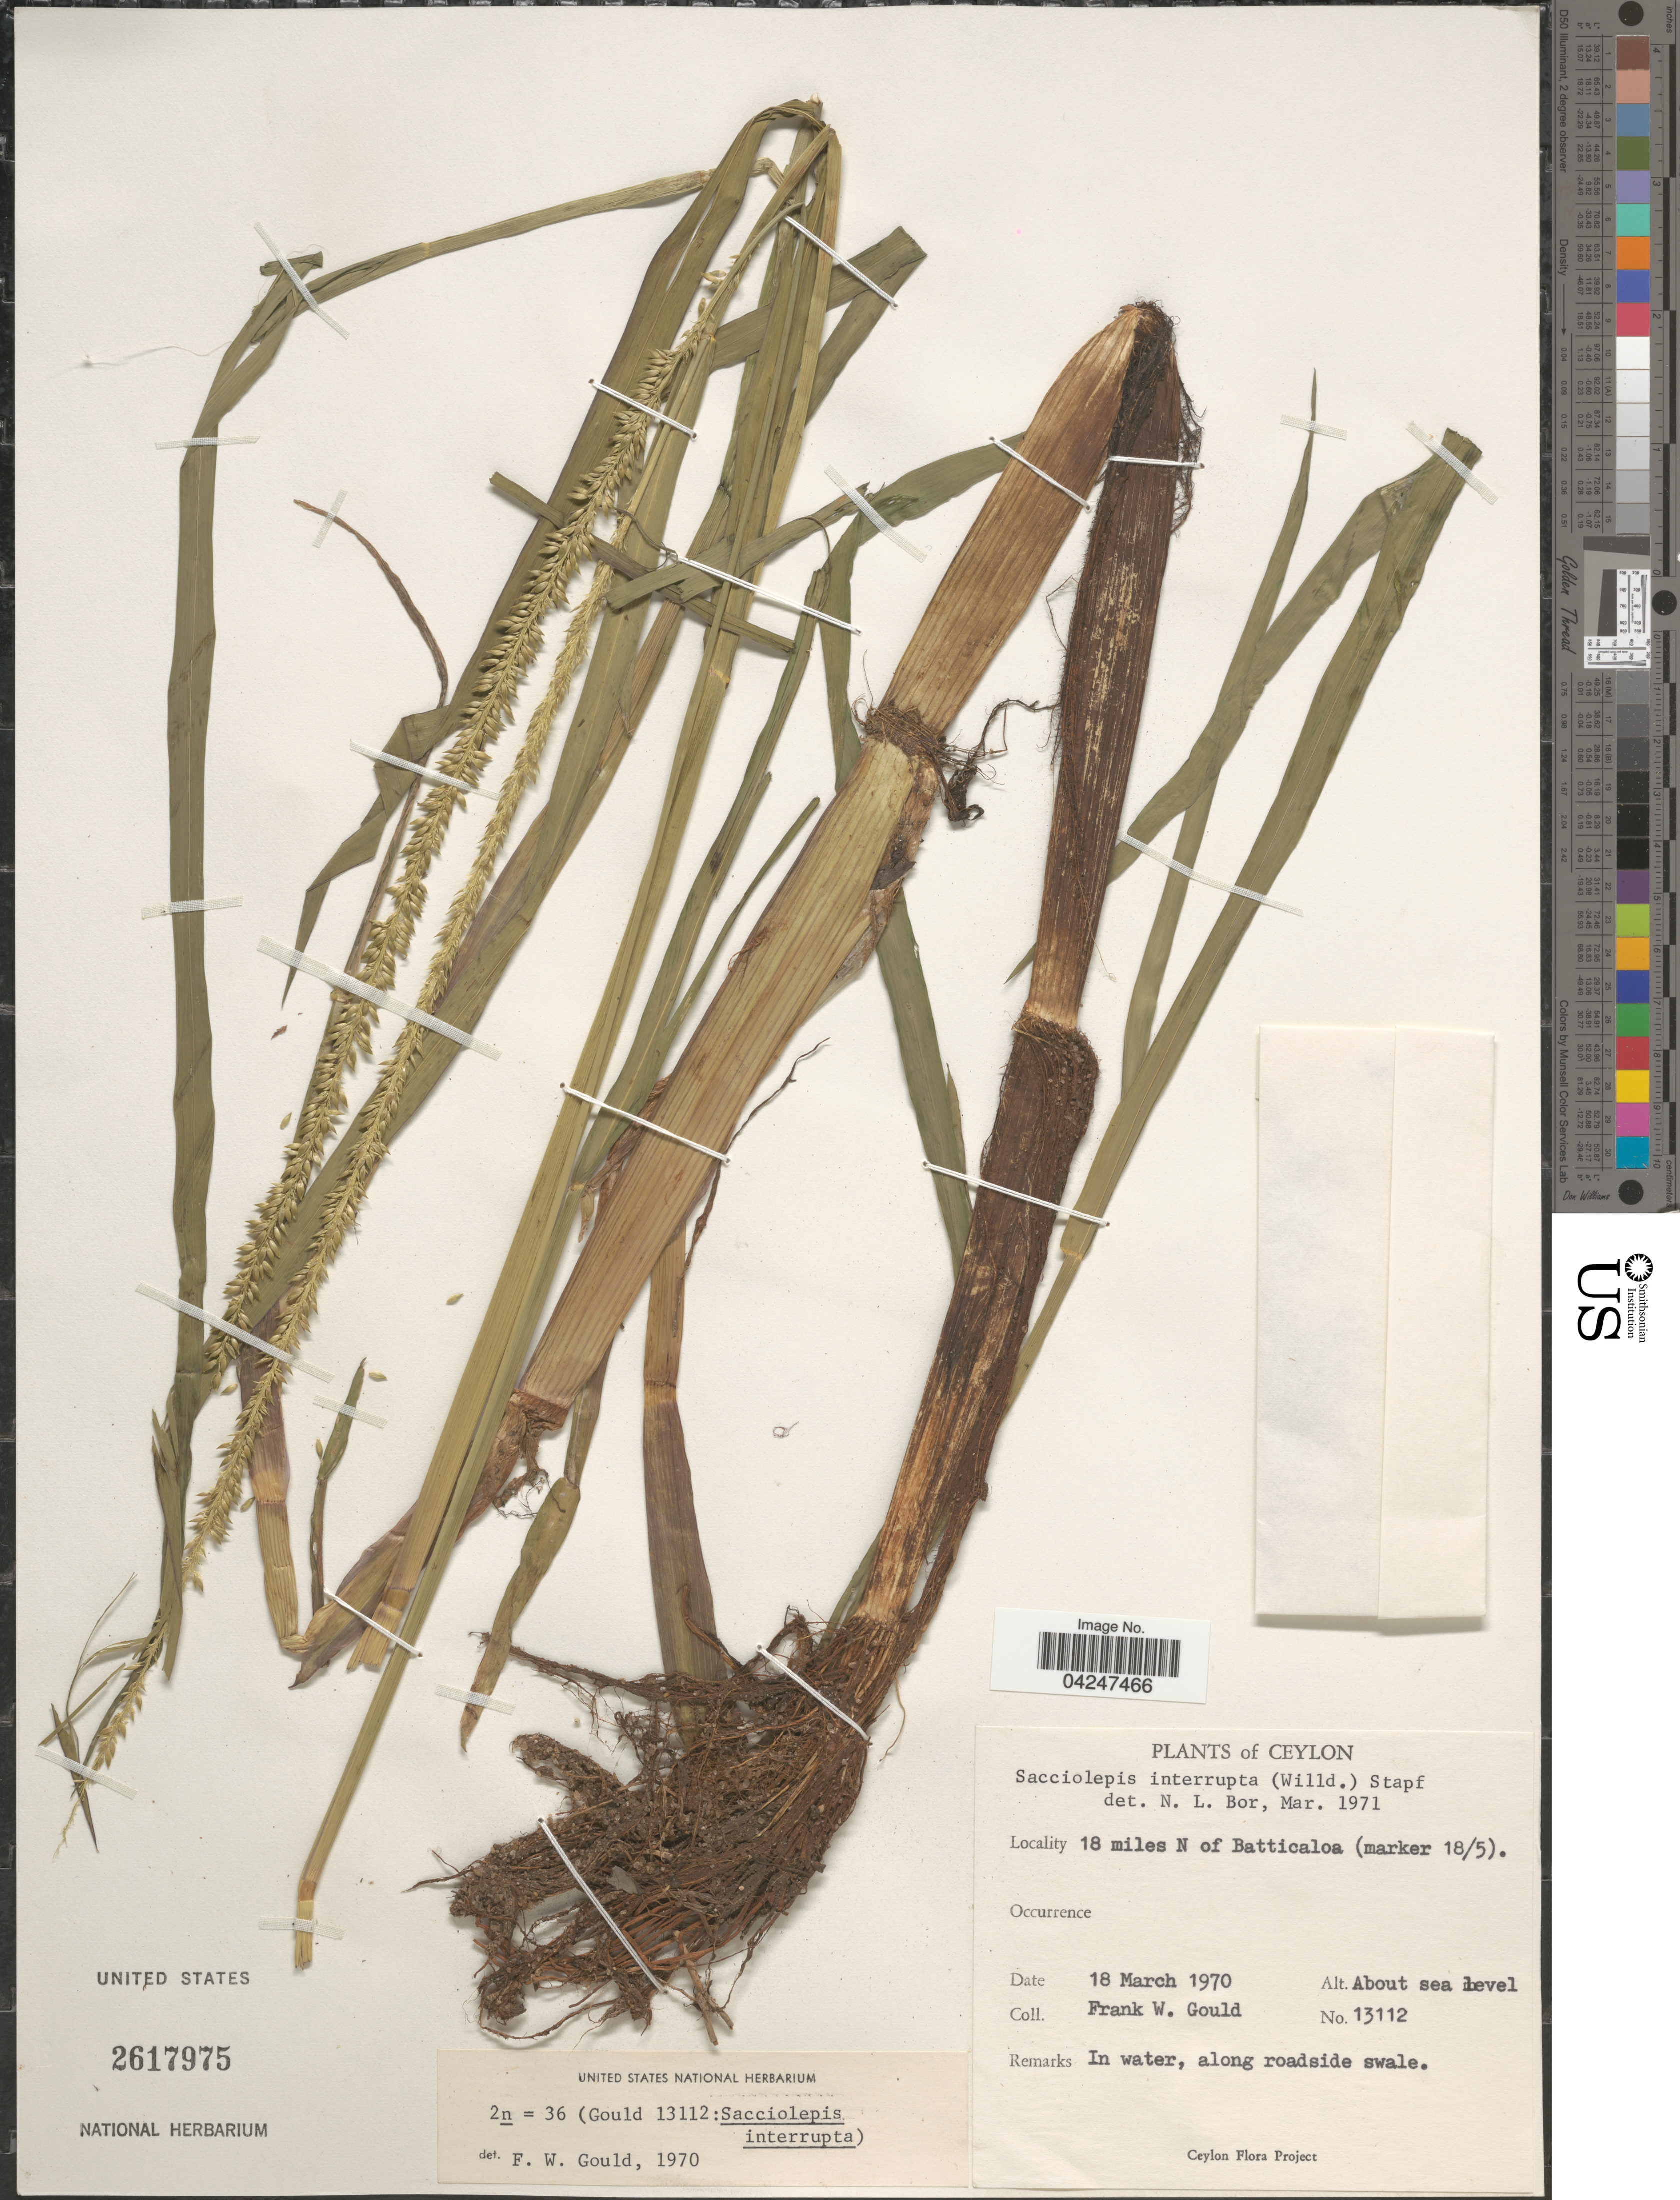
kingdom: Plantae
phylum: Tracheophyta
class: Liliopsida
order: Poales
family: Poaceae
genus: Sacciolepis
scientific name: Sacciolepis interrupta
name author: (Willd.) Stapf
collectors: F. W. Gould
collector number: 13112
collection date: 1970-03-18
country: Sri Lanka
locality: Ceylon. 18 miles N of Batticaloa (marker 18/5). In water, along roadside swale.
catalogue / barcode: US 2617975